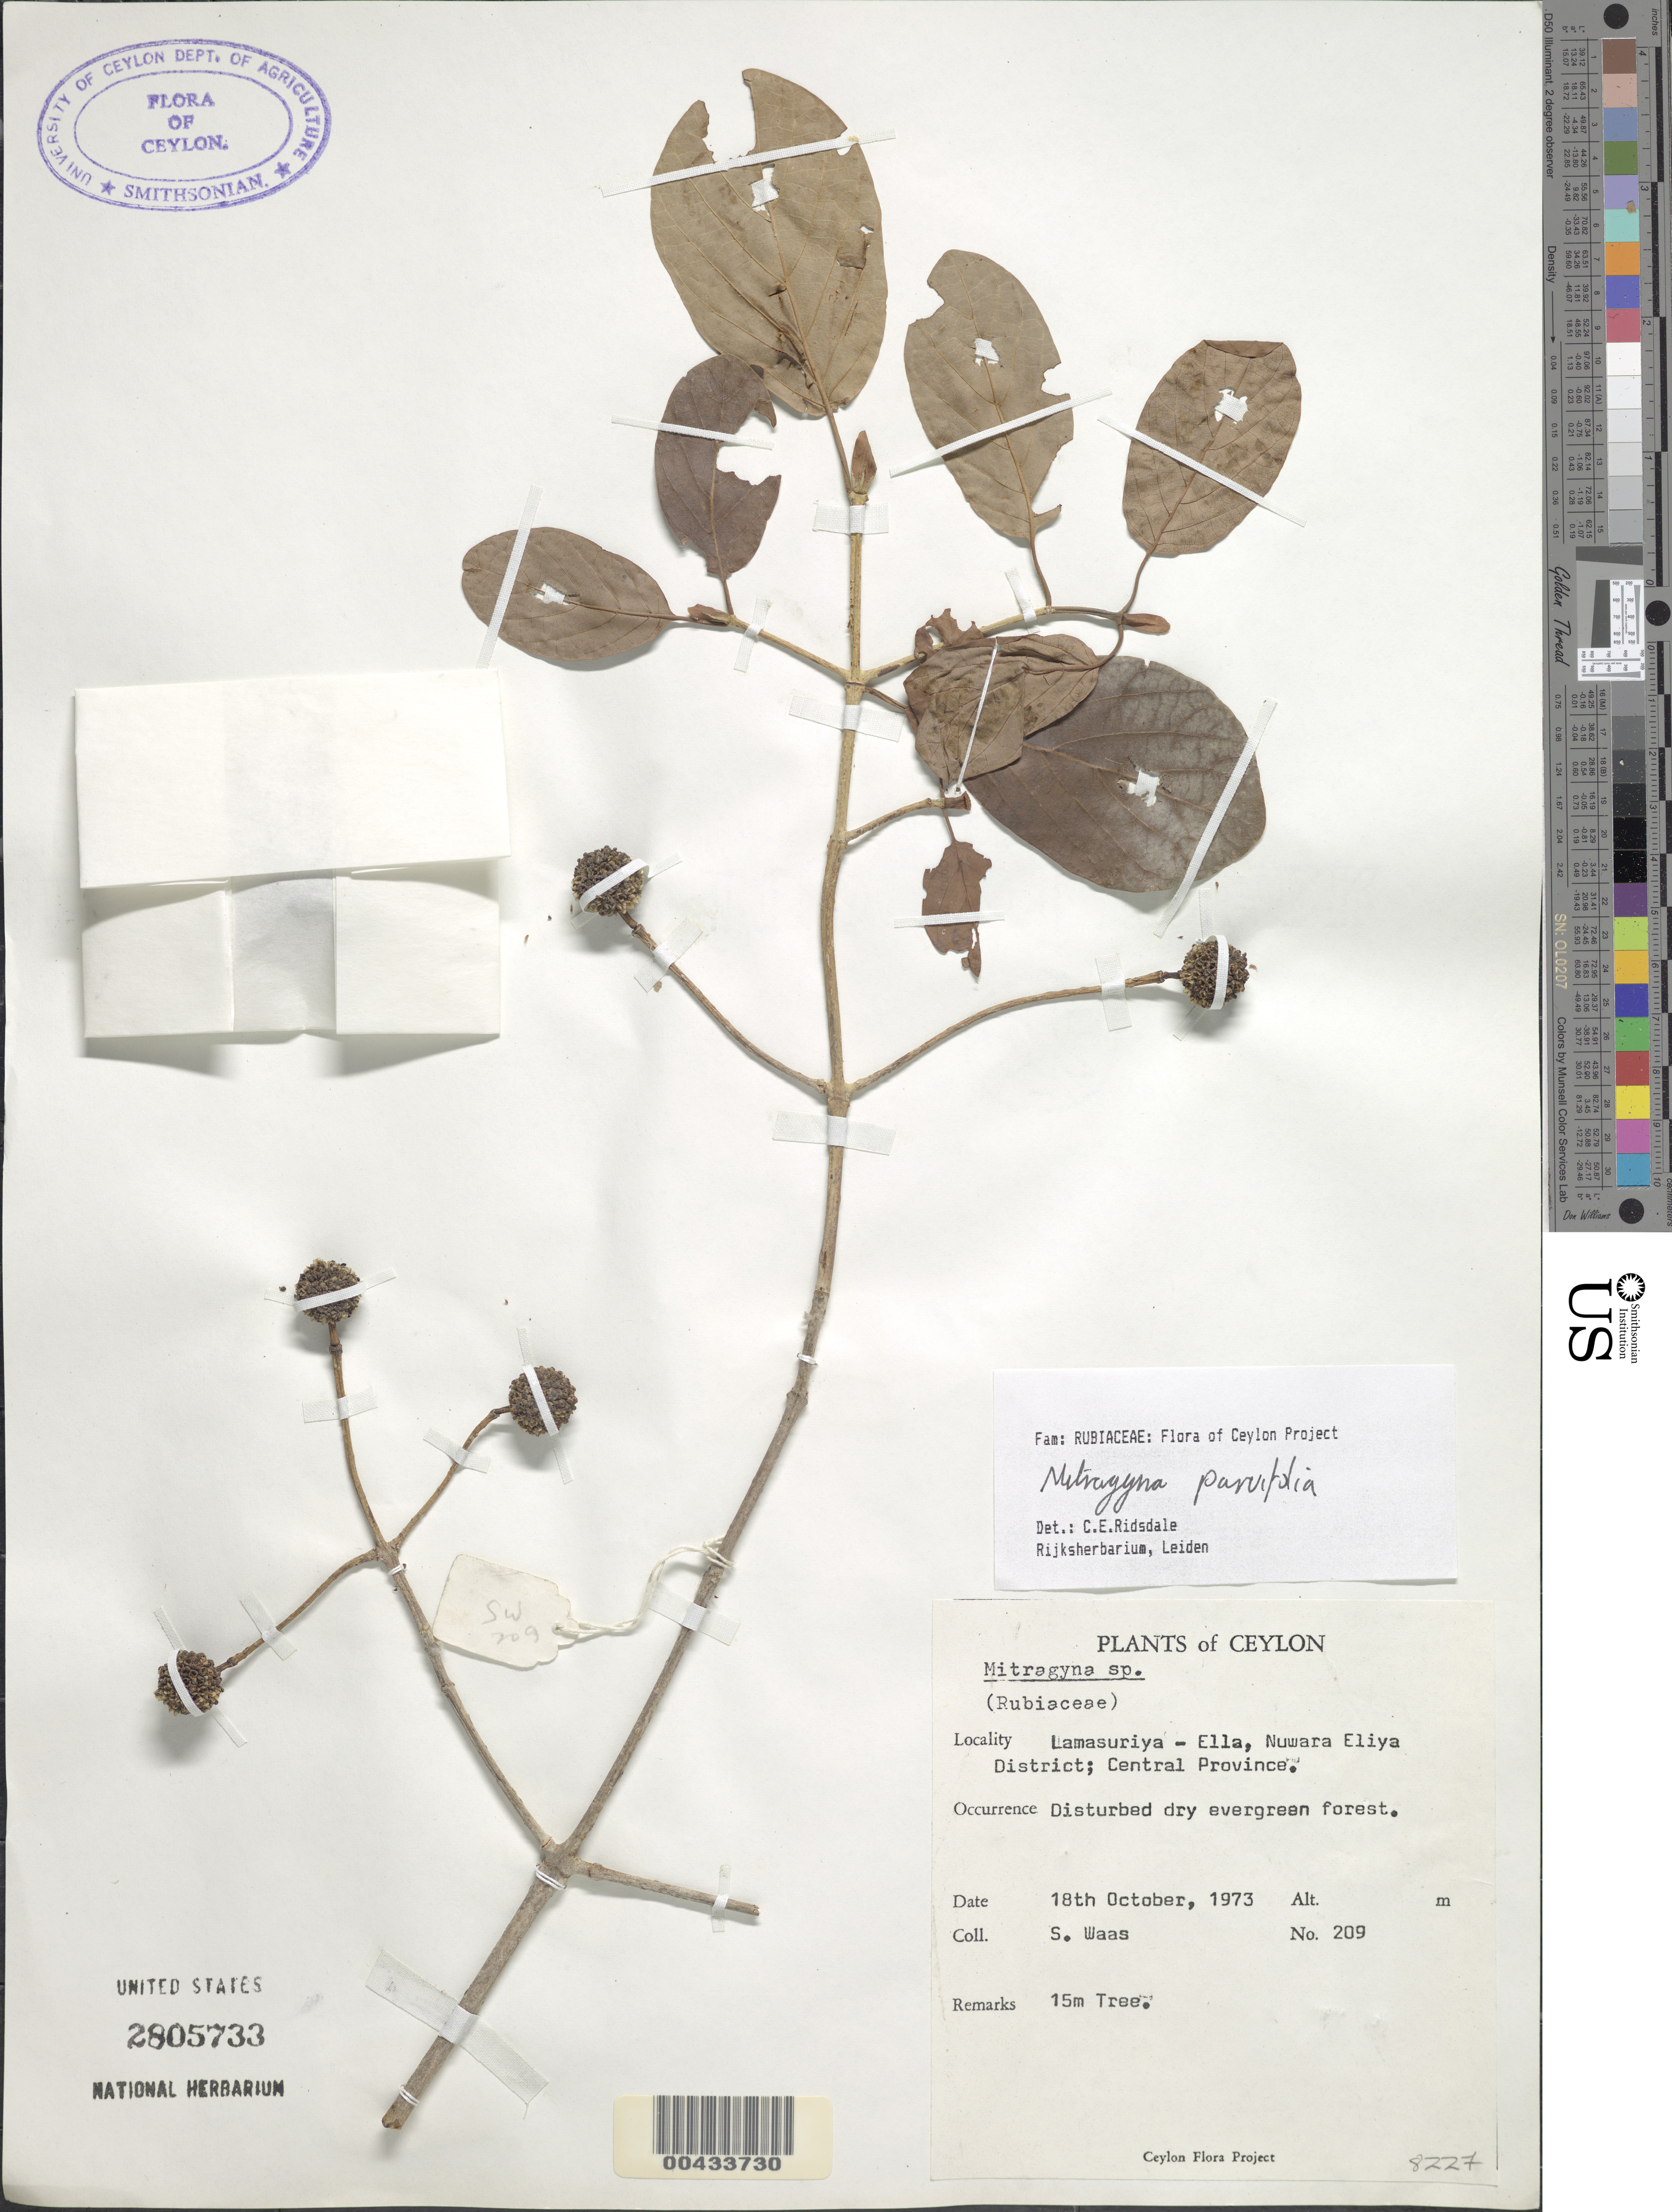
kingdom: Plantae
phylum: Tracheophyta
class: Magnoliopsida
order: Gentianales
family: Rubiaceae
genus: Mitragyna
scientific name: Mitragyna parvifolia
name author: (Roxb.) Korth.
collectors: S. Waas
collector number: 209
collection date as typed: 18 Oct 1973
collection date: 1973-10-18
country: Sri Lanka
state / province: Central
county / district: Nuwara Eliya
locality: Lamasuriya-Ella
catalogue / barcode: US 2805733